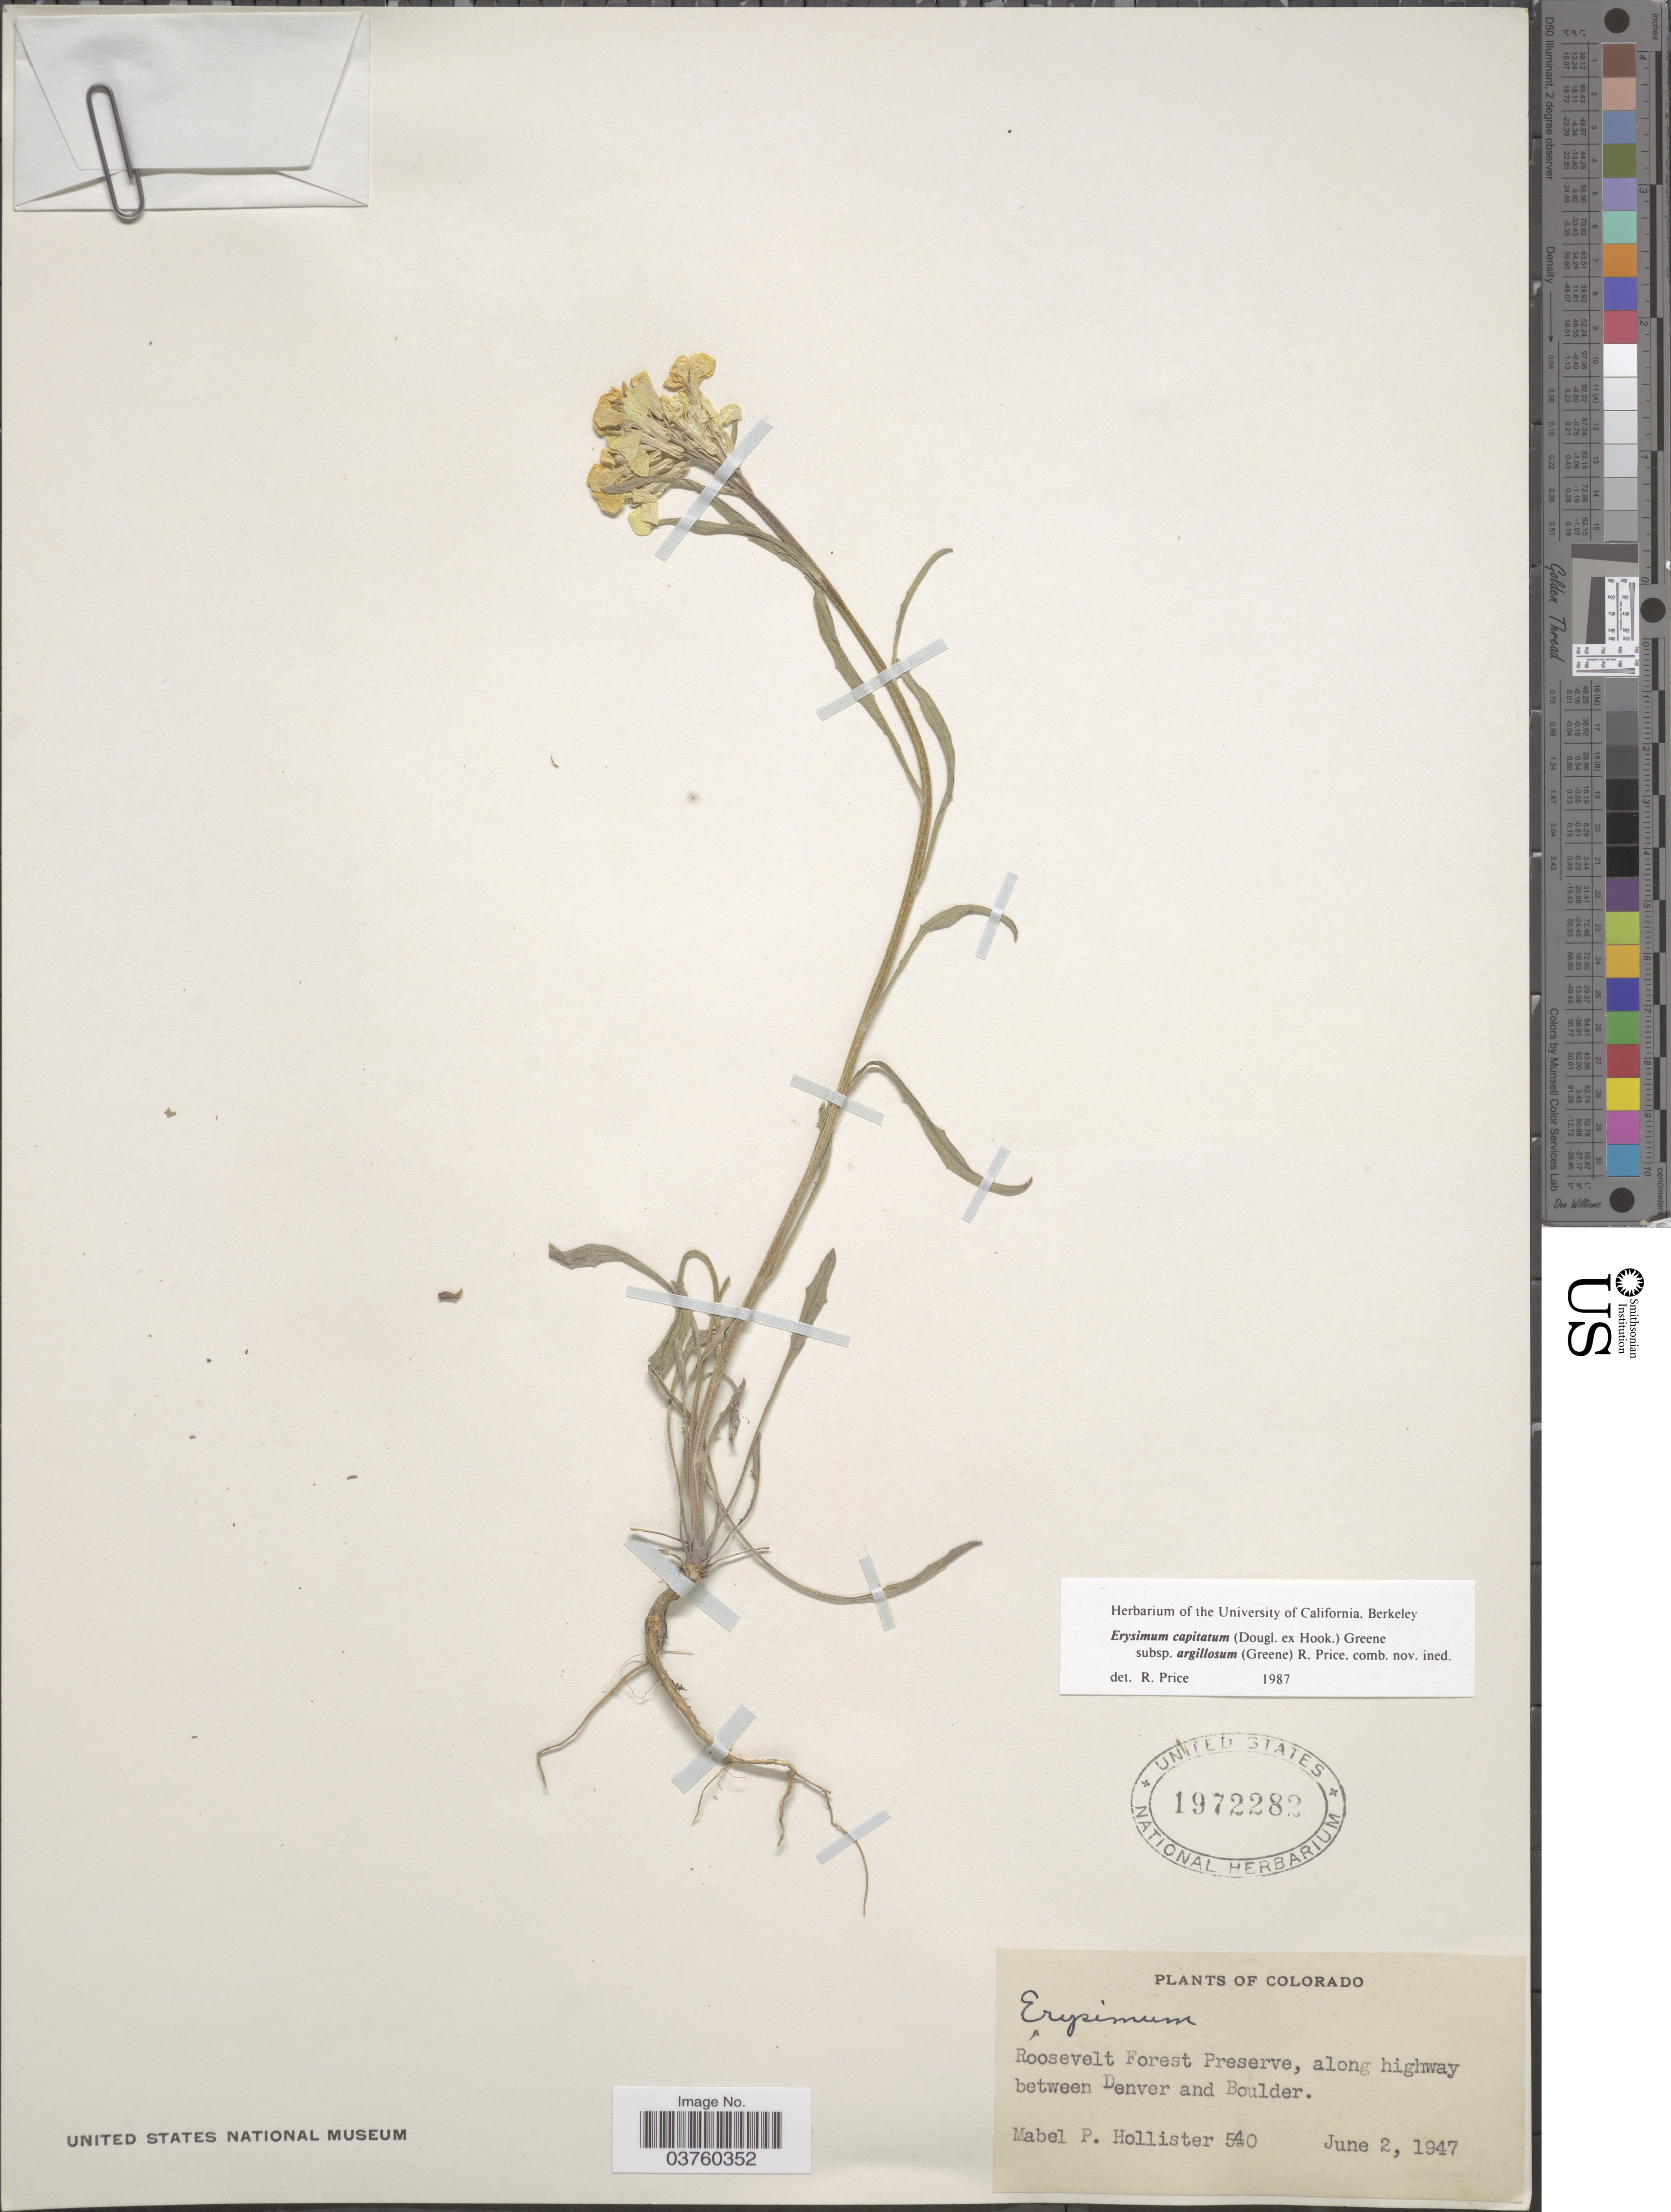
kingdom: Plantae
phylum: Tracheophyta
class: Magnoliopsida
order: Brassicales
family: Brassicaceae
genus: Erysimum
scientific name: Erysimum capitatum var. argillosum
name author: (Greene) R.J. Davis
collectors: M. Hollister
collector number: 540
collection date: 1947-06-02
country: United States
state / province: Colorado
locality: Roosevelt Forest Preserve, along highway between Denver and Boulder.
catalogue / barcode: US 1972282